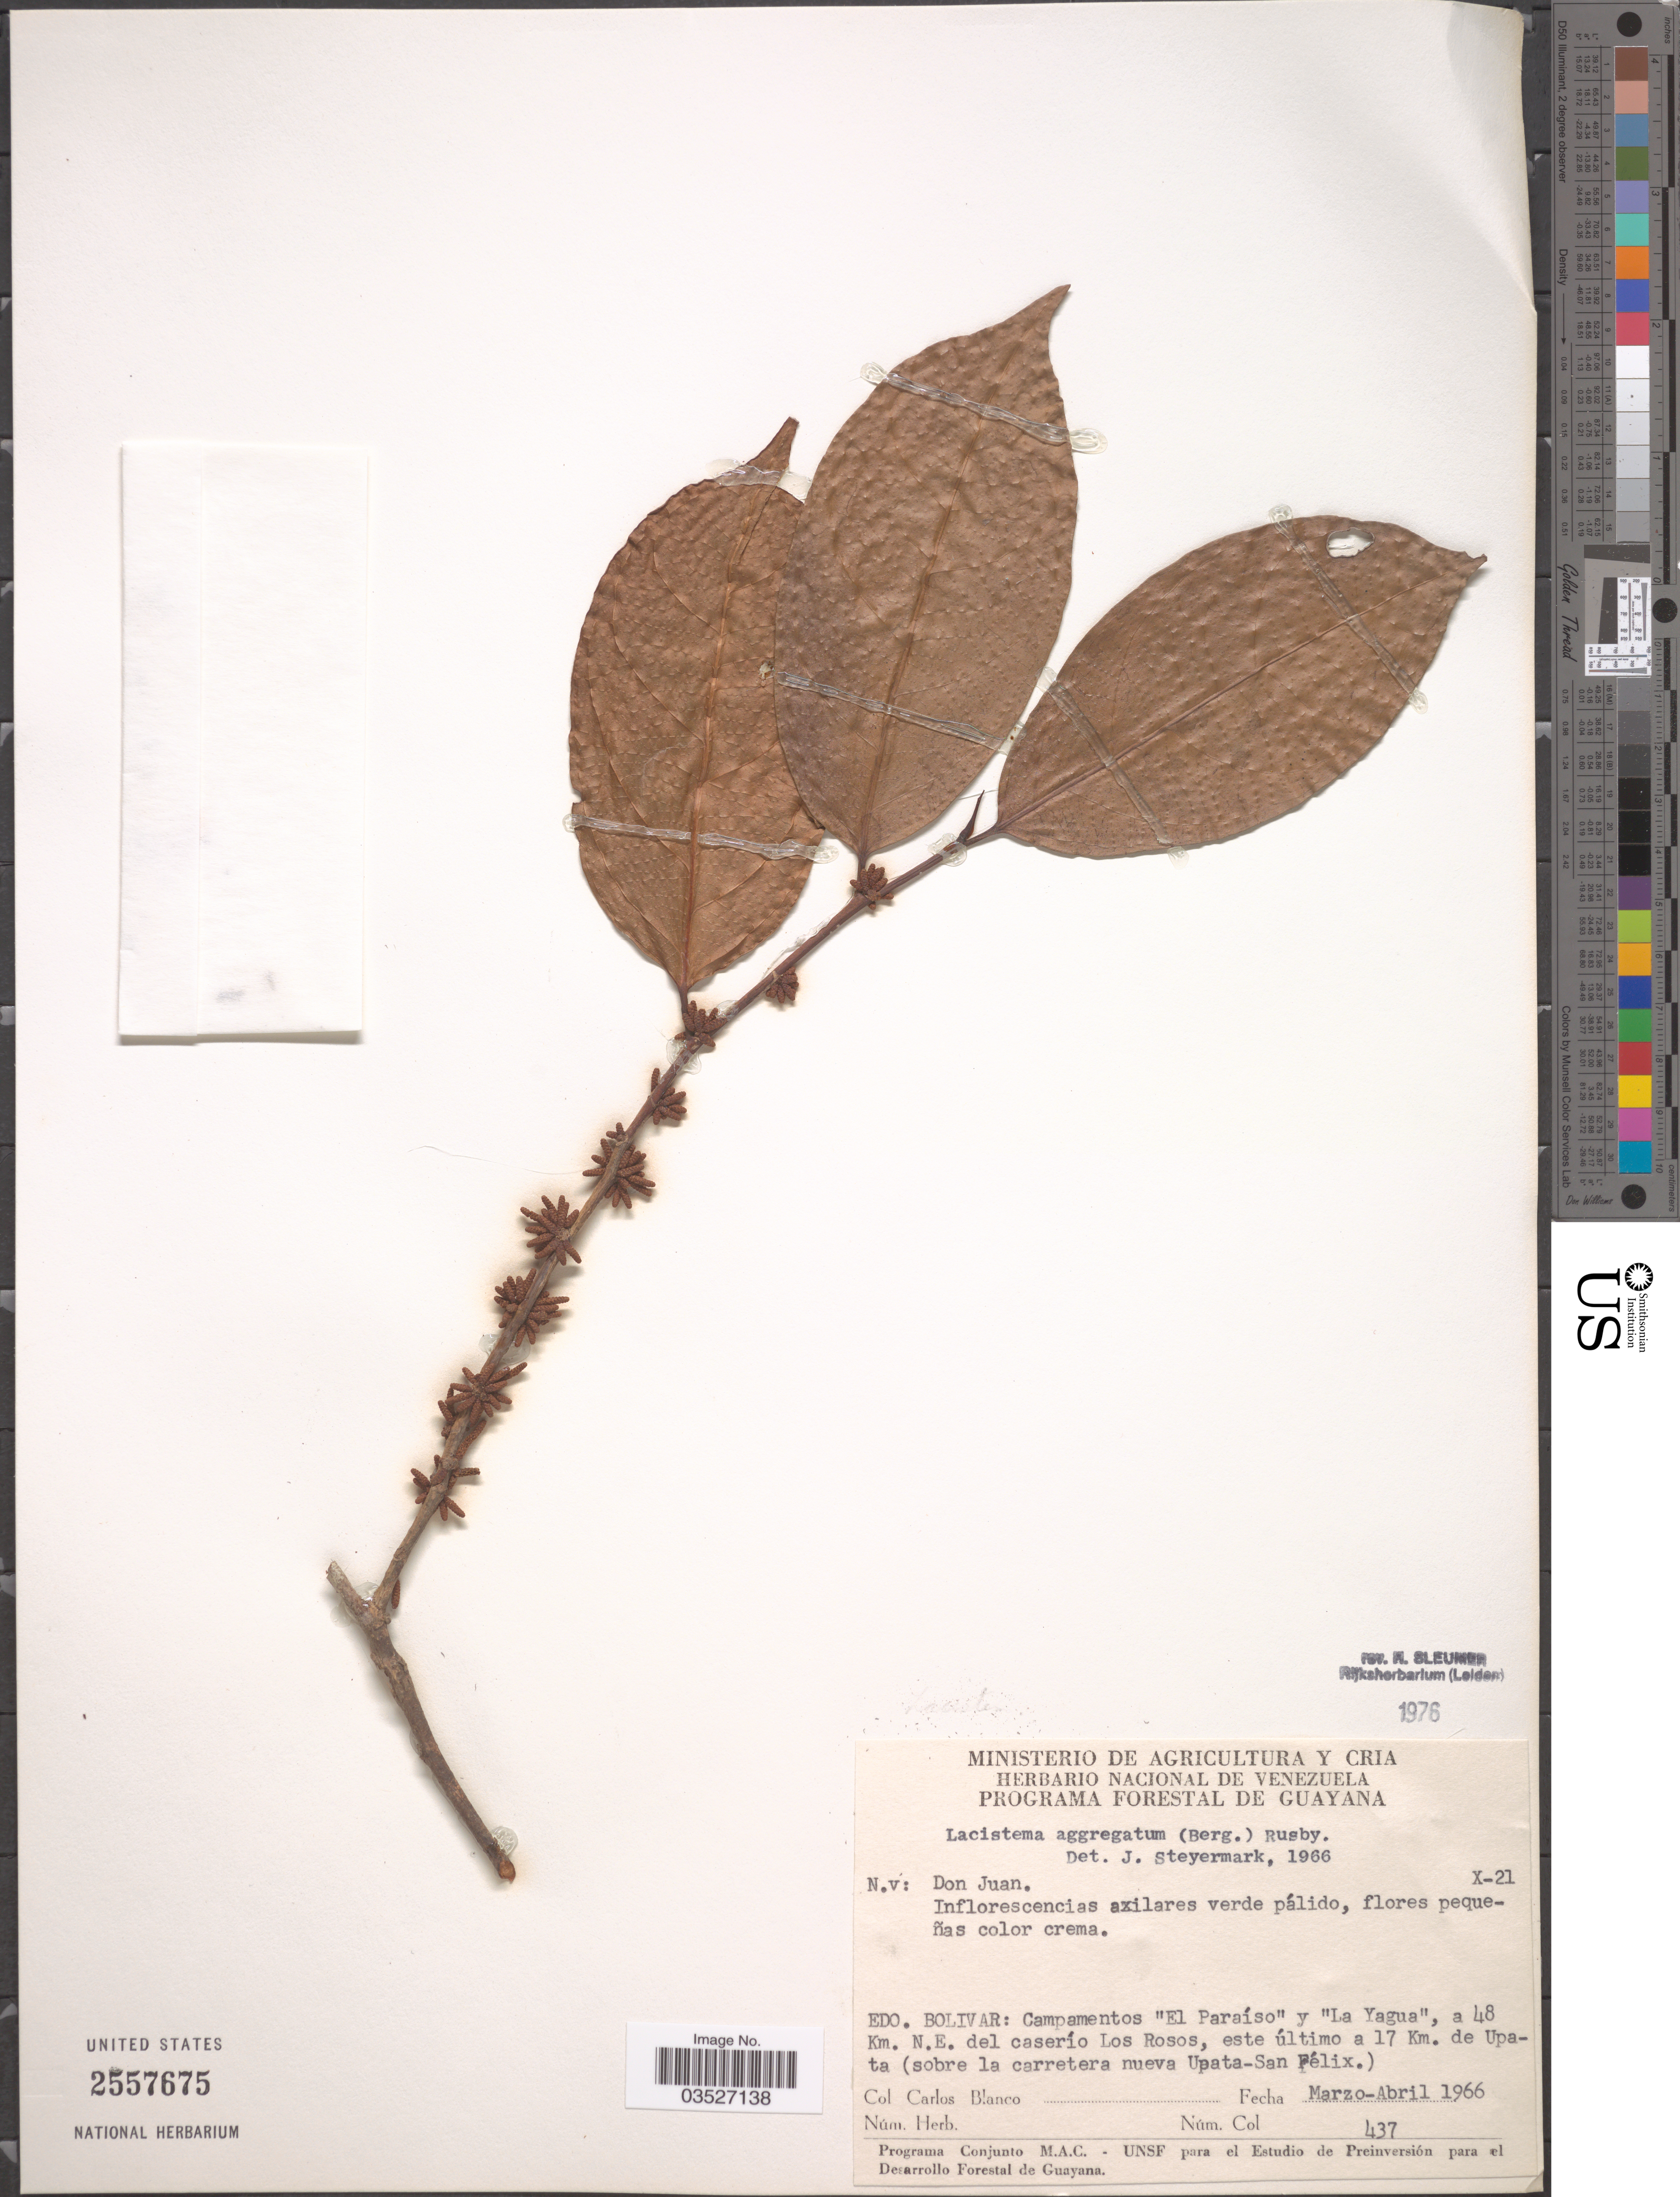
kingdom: Plantae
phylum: Tracheophyta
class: Magnoliopsida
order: Malpighiales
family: Lacistemataceae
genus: Lacistema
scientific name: Lacistema aggregatum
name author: (P.J. Bergius) Rusby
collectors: C. Blanco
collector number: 437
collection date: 1966-03/1966-04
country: Venezuela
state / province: Bolivar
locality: Campamentos "El Paraíso" y "La Yagua", a 48 Km. N. E. del caserío Los Rosos, este último a 17 Km. de Upata (sobre la carretera nueva Upata-San Félix).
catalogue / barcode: US 2557675